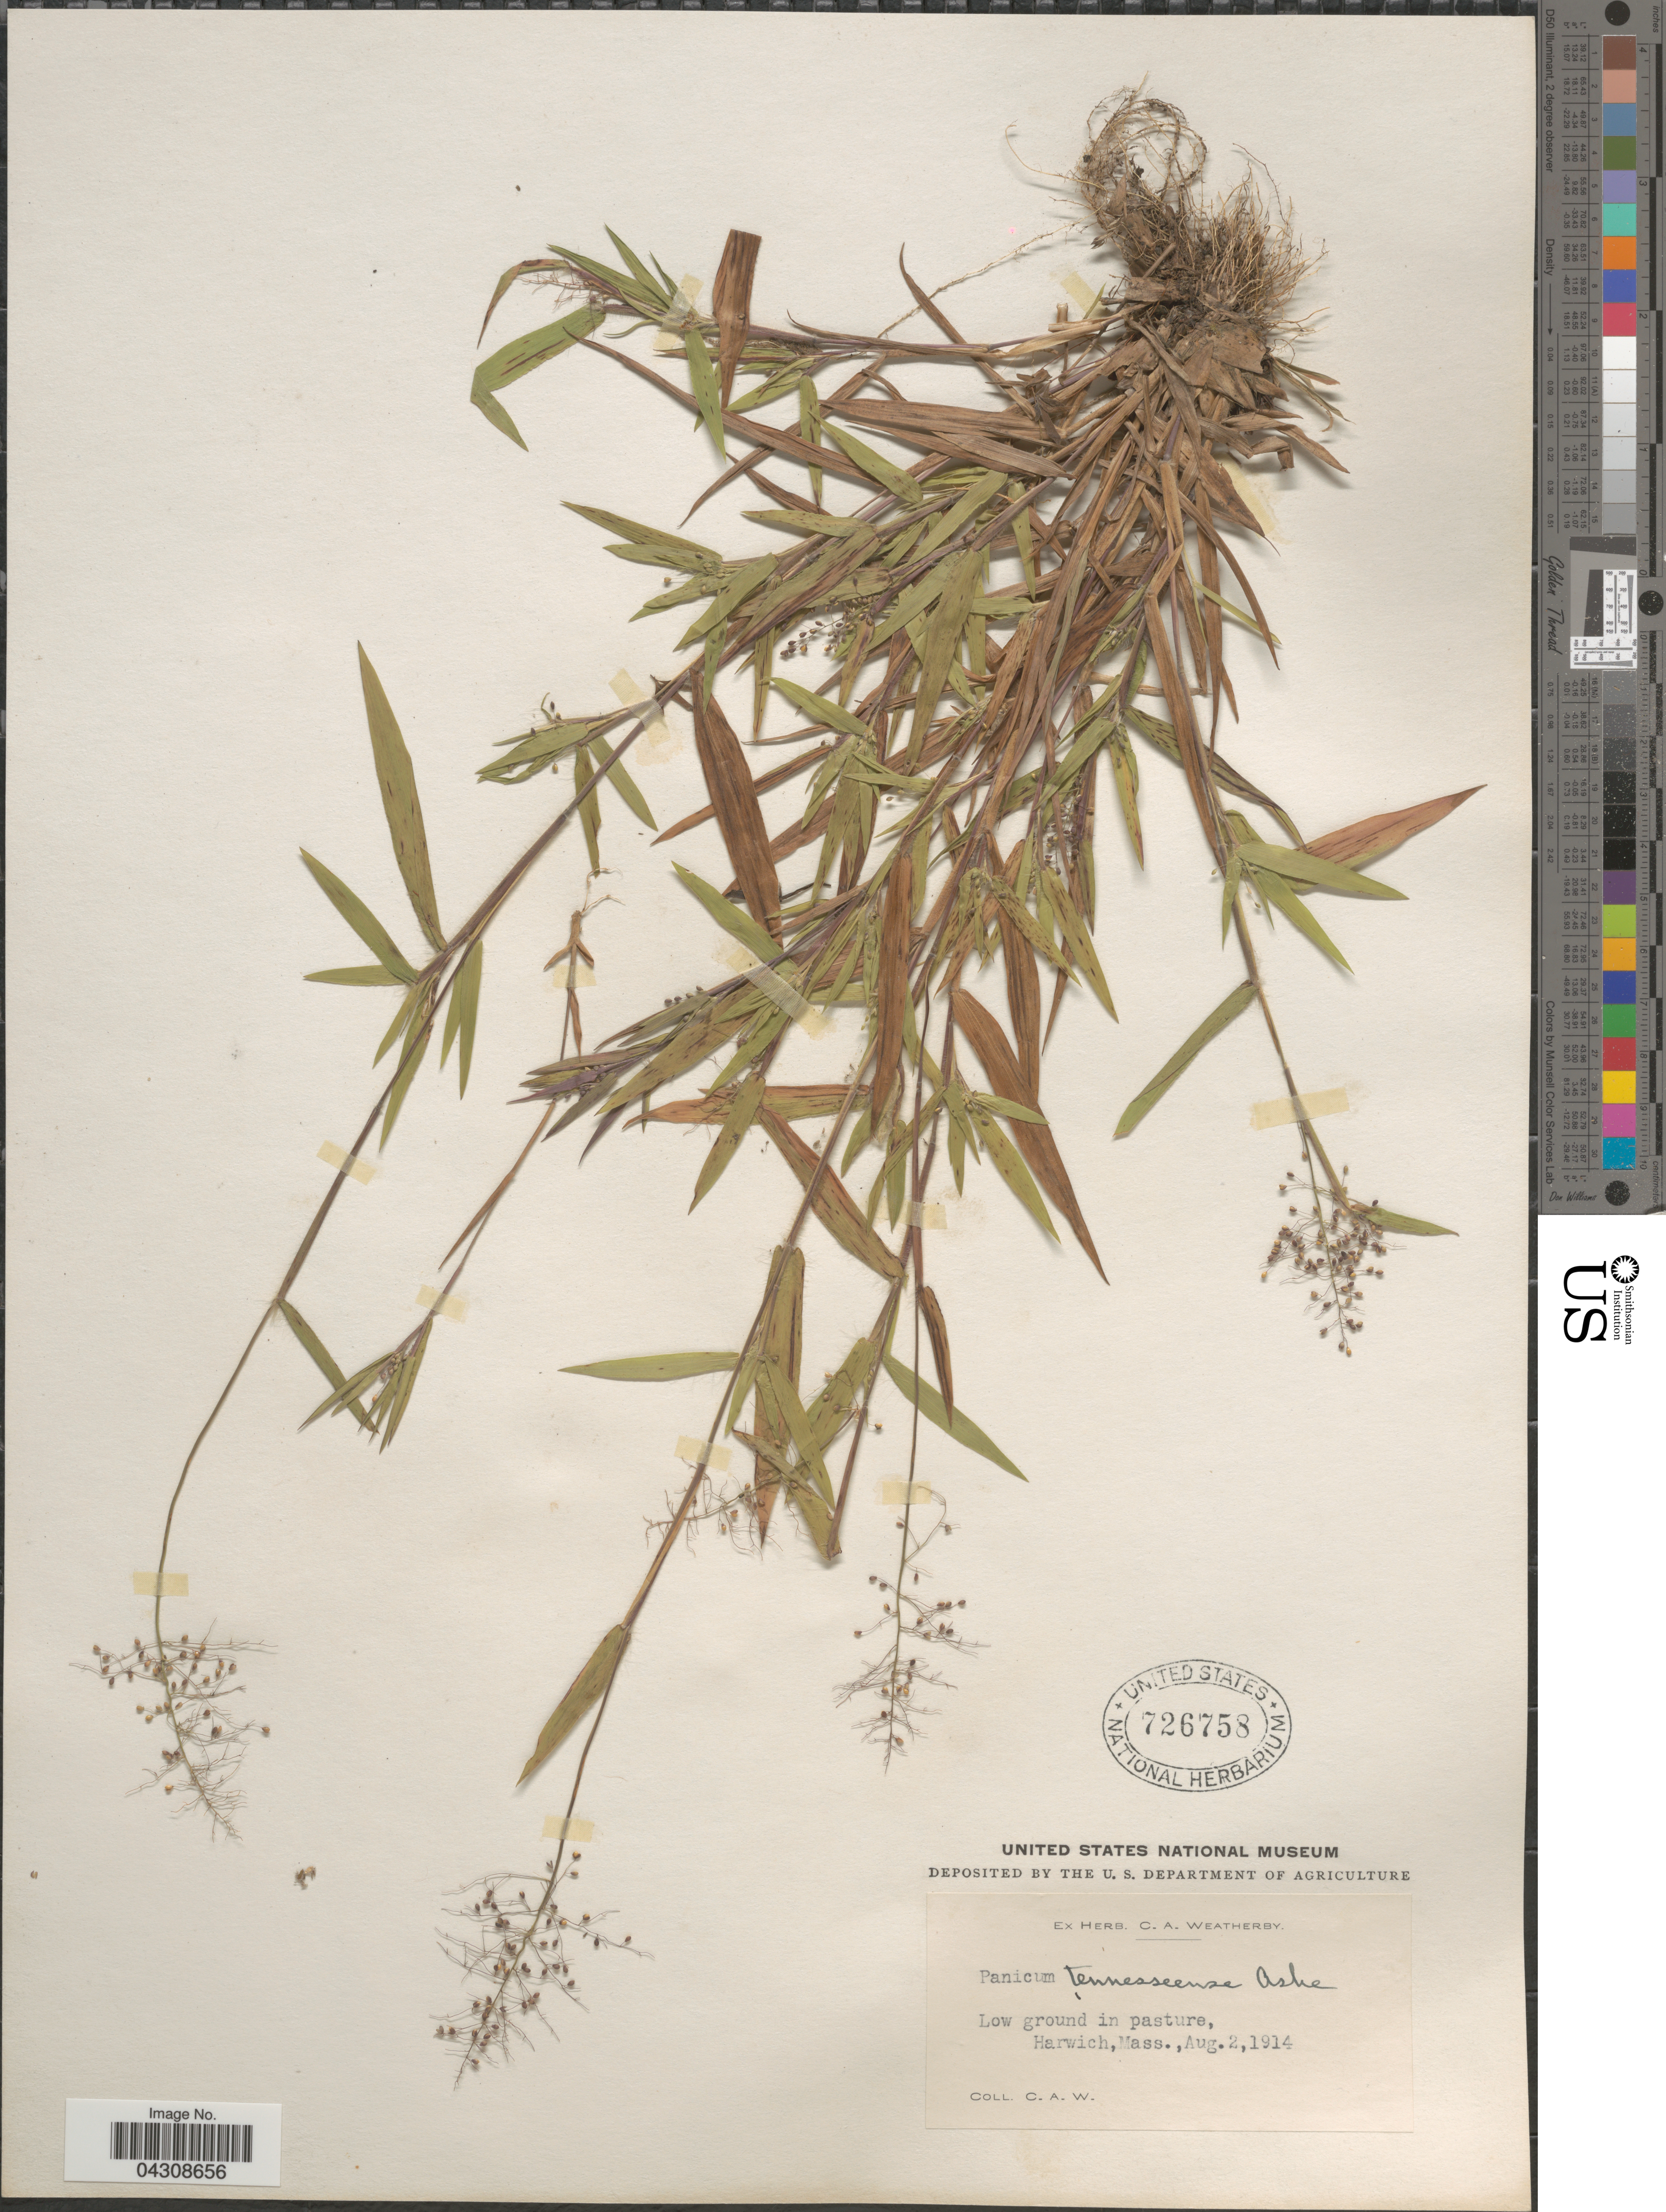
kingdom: Plantae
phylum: Tracheophyta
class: Liliopsida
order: Poales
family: Poaceae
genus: Dichanthelium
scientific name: Dichanthelium acuminatum var. acuminatum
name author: (Sw.) Gould & C.A. Clark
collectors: C. A. Weatherby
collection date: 1914-08-02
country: United States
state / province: Massachusetts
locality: Low ground in pasture, Harwich.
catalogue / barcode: US 726758